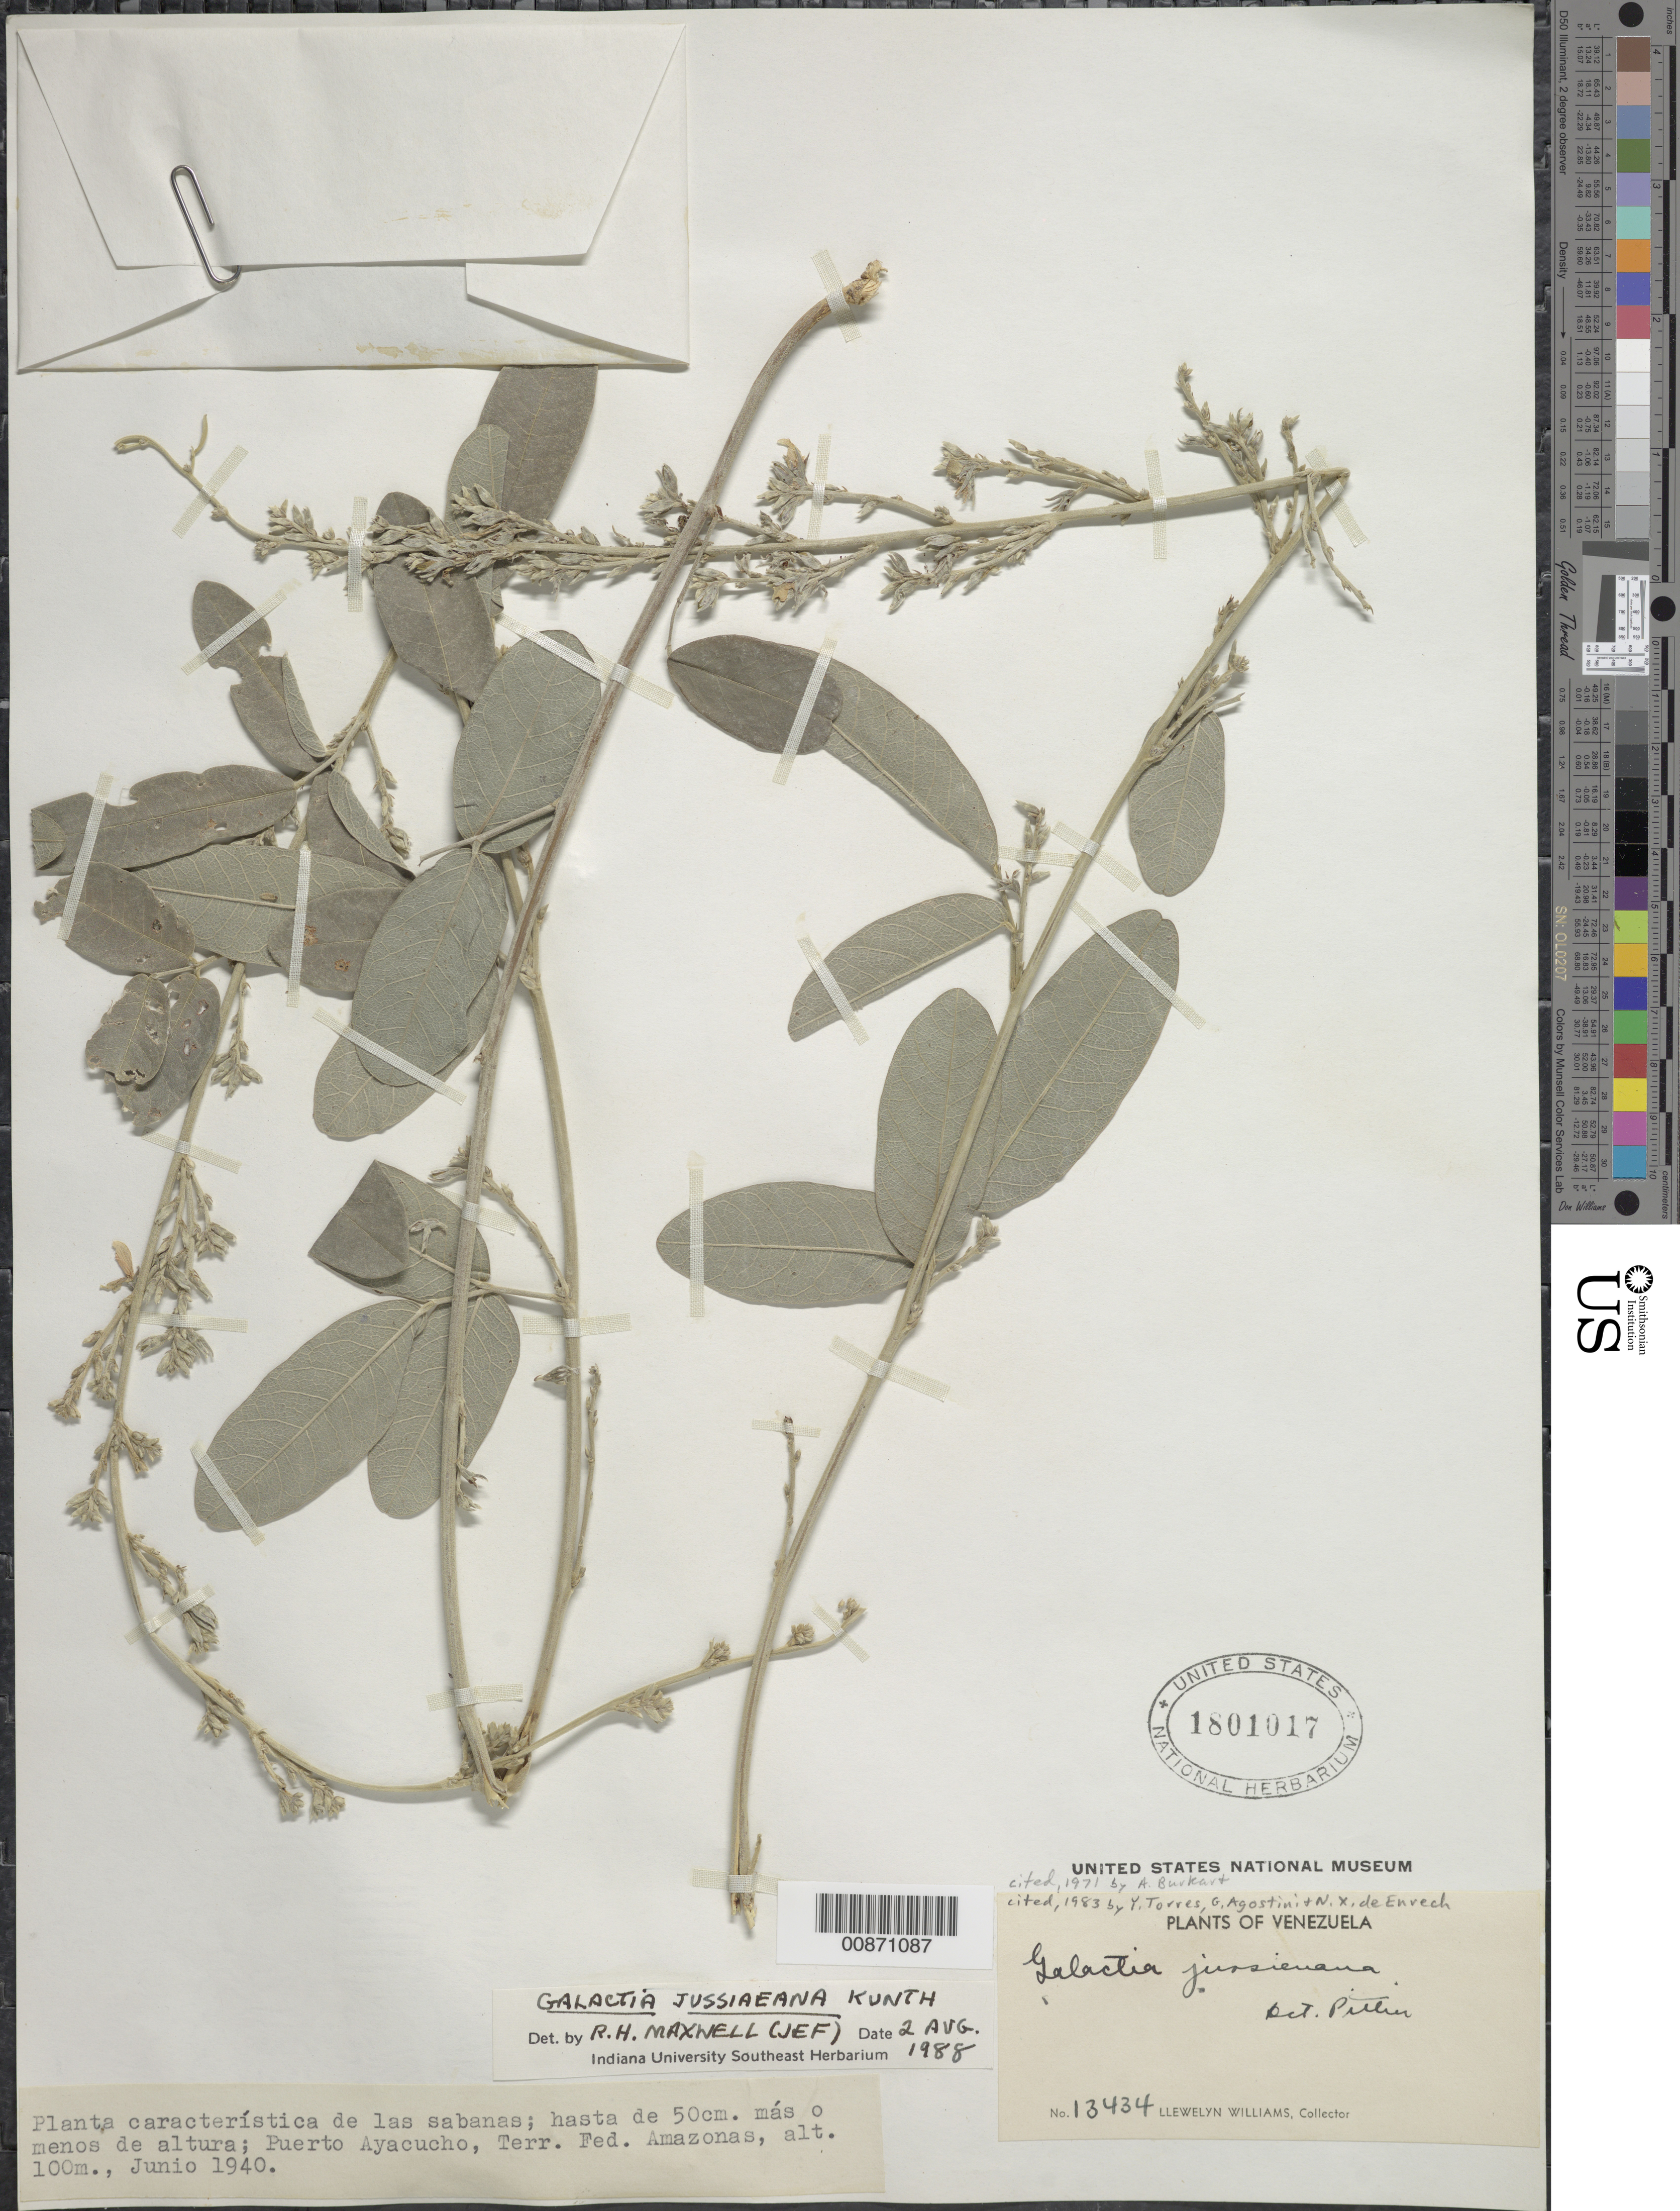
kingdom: Plantae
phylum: Tracheophyta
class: Magnoliopsida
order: Fabales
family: Fabaceae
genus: Galactia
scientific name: Galactia jussiaeana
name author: Kunth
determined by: Maxwell, R. H., (JEF), Indiana University Southeast (UNITED STATES)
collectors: Ll. Williams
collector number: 13434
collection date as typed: Jun-40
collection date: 1940-06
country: Venezuela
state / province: Amazonas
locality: Puerto Ayacucho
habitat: Sabana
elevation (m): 100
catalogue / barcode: US 1801017